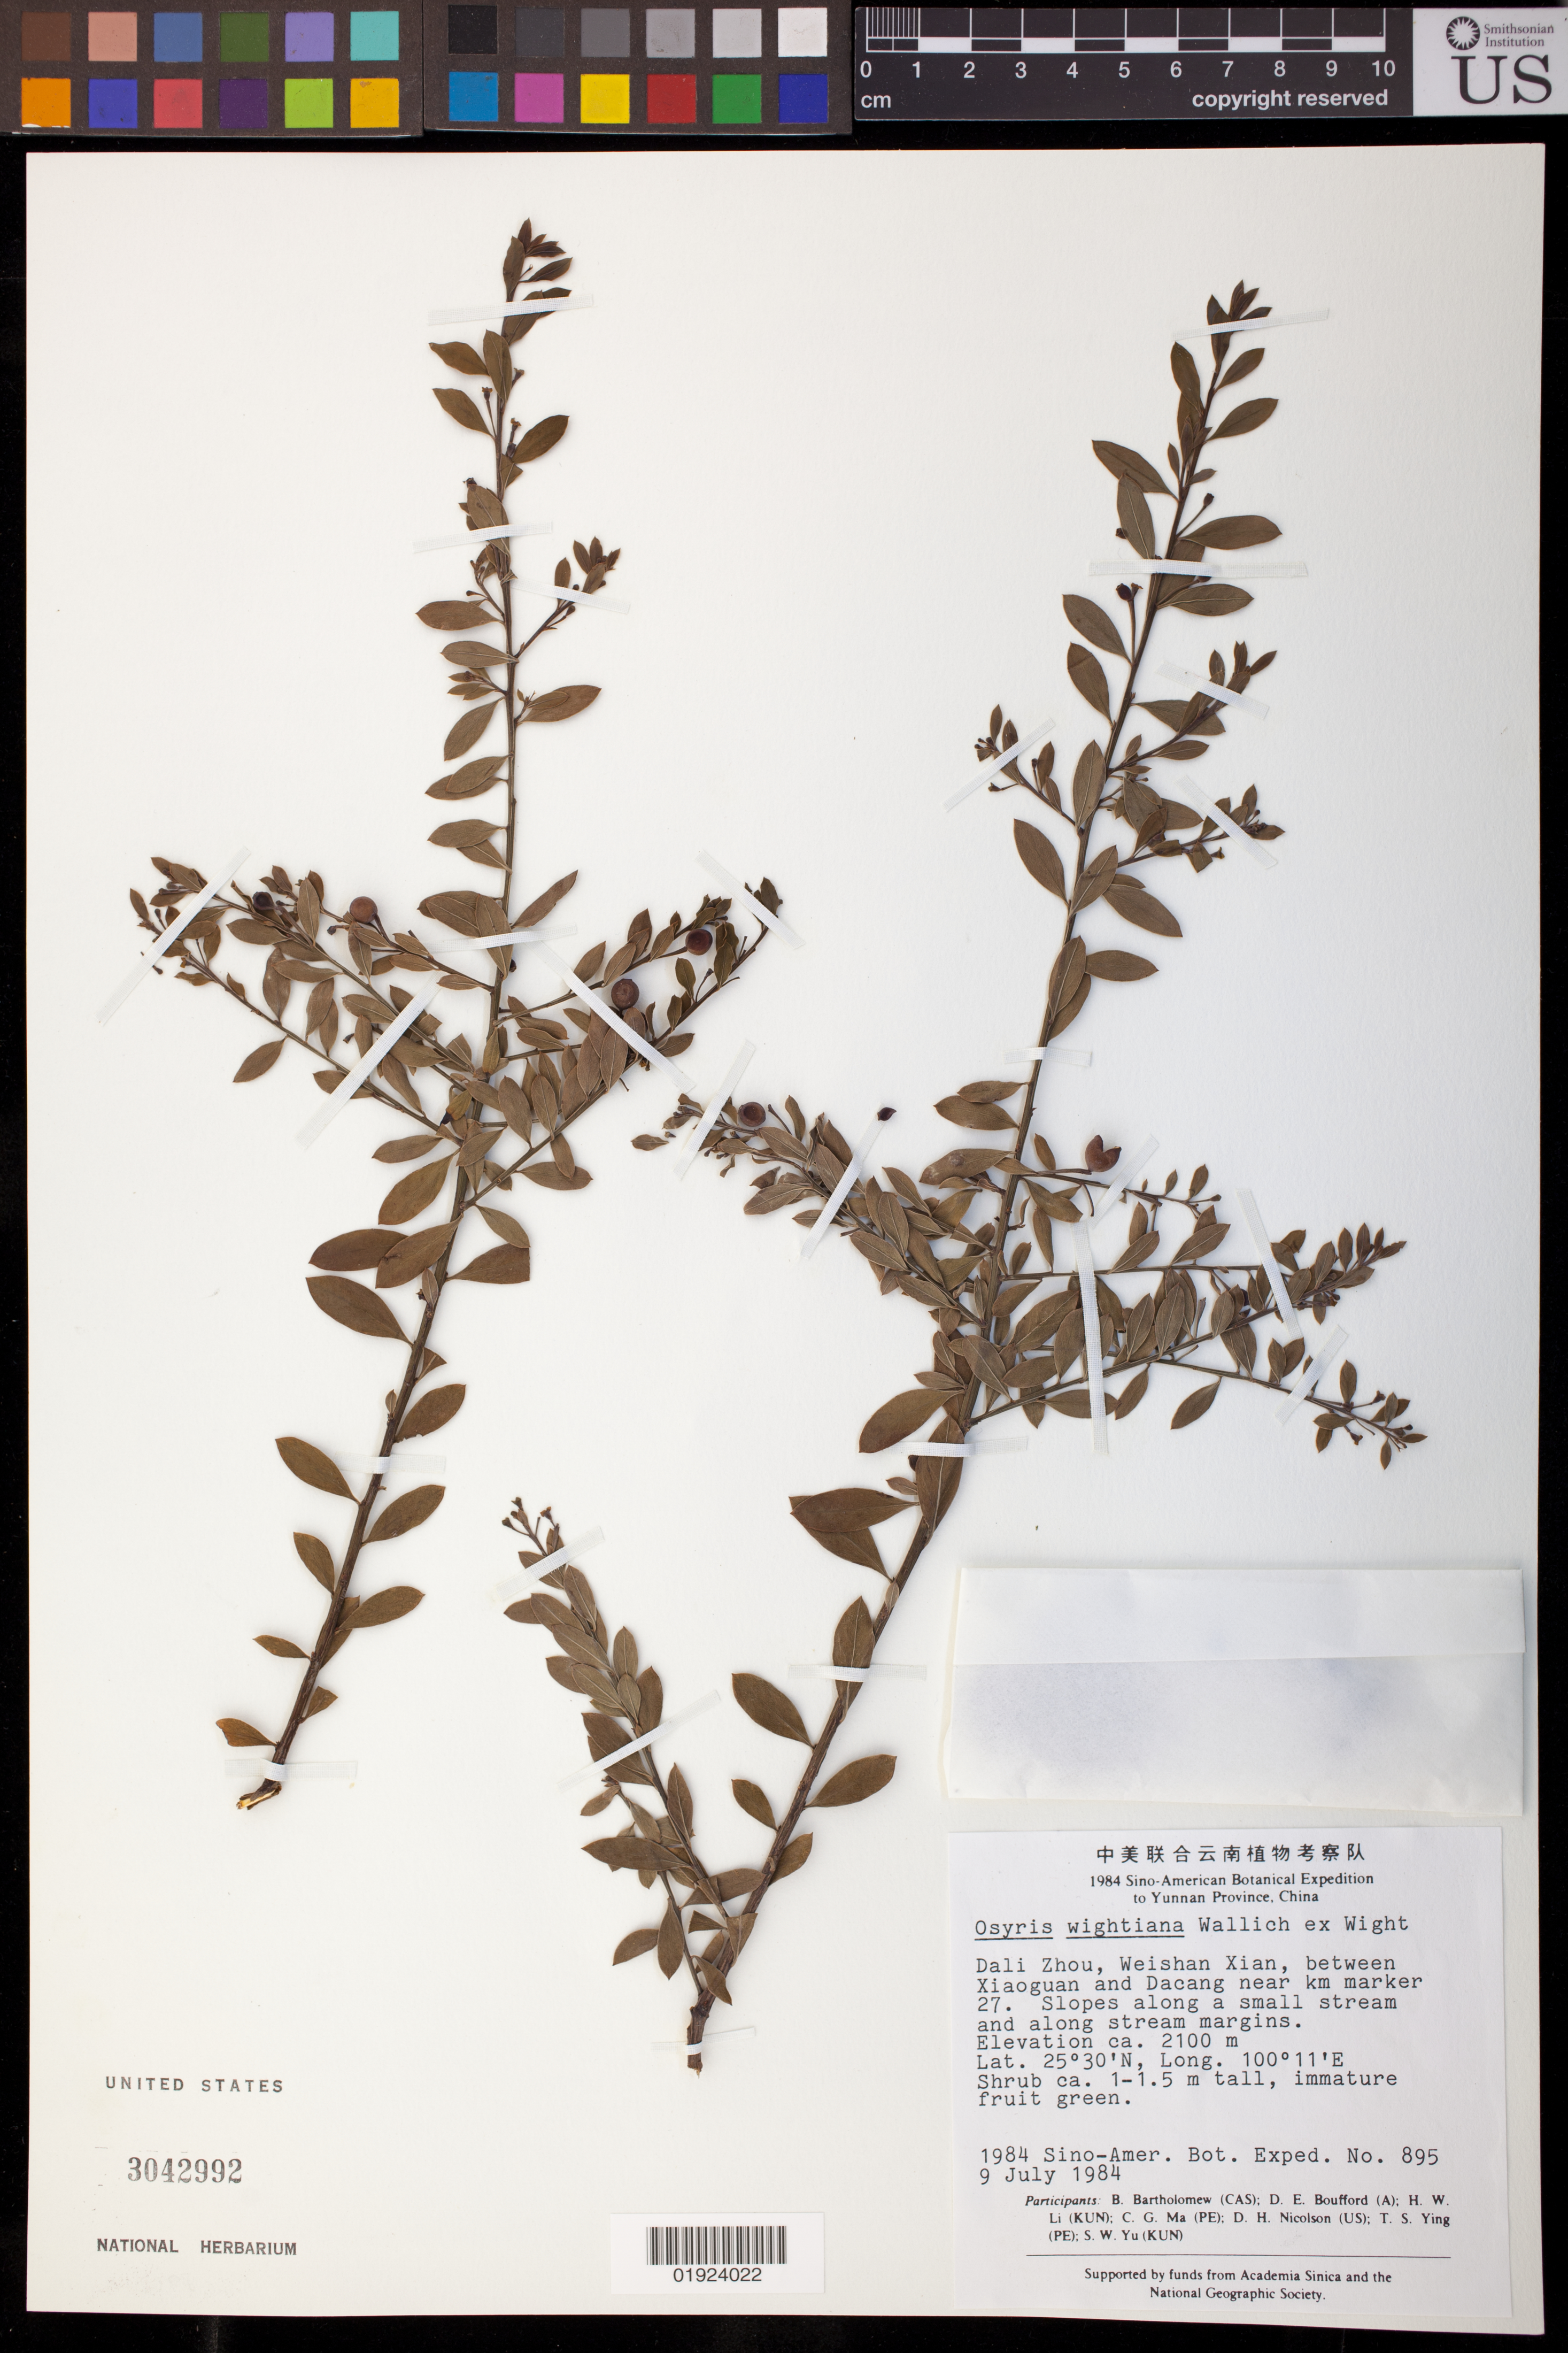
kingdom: Plantae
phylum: Tracheophyta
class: Magnoliopsida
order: Santalales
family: Santalaceae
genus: Osyris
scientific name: Osyris wightiana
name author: Wall. ex Wight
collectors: B. Bartholomew, D. E. Boufford, H. W. Li, C. Ma, D. H. Nicolson & T. Ying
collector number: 895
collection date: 1984-07-09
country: China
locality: Dali Zhou, Weishan Xian, between Xiaoguan and Dacang near km marker 27.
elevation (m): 2100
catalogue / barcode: US 3042992